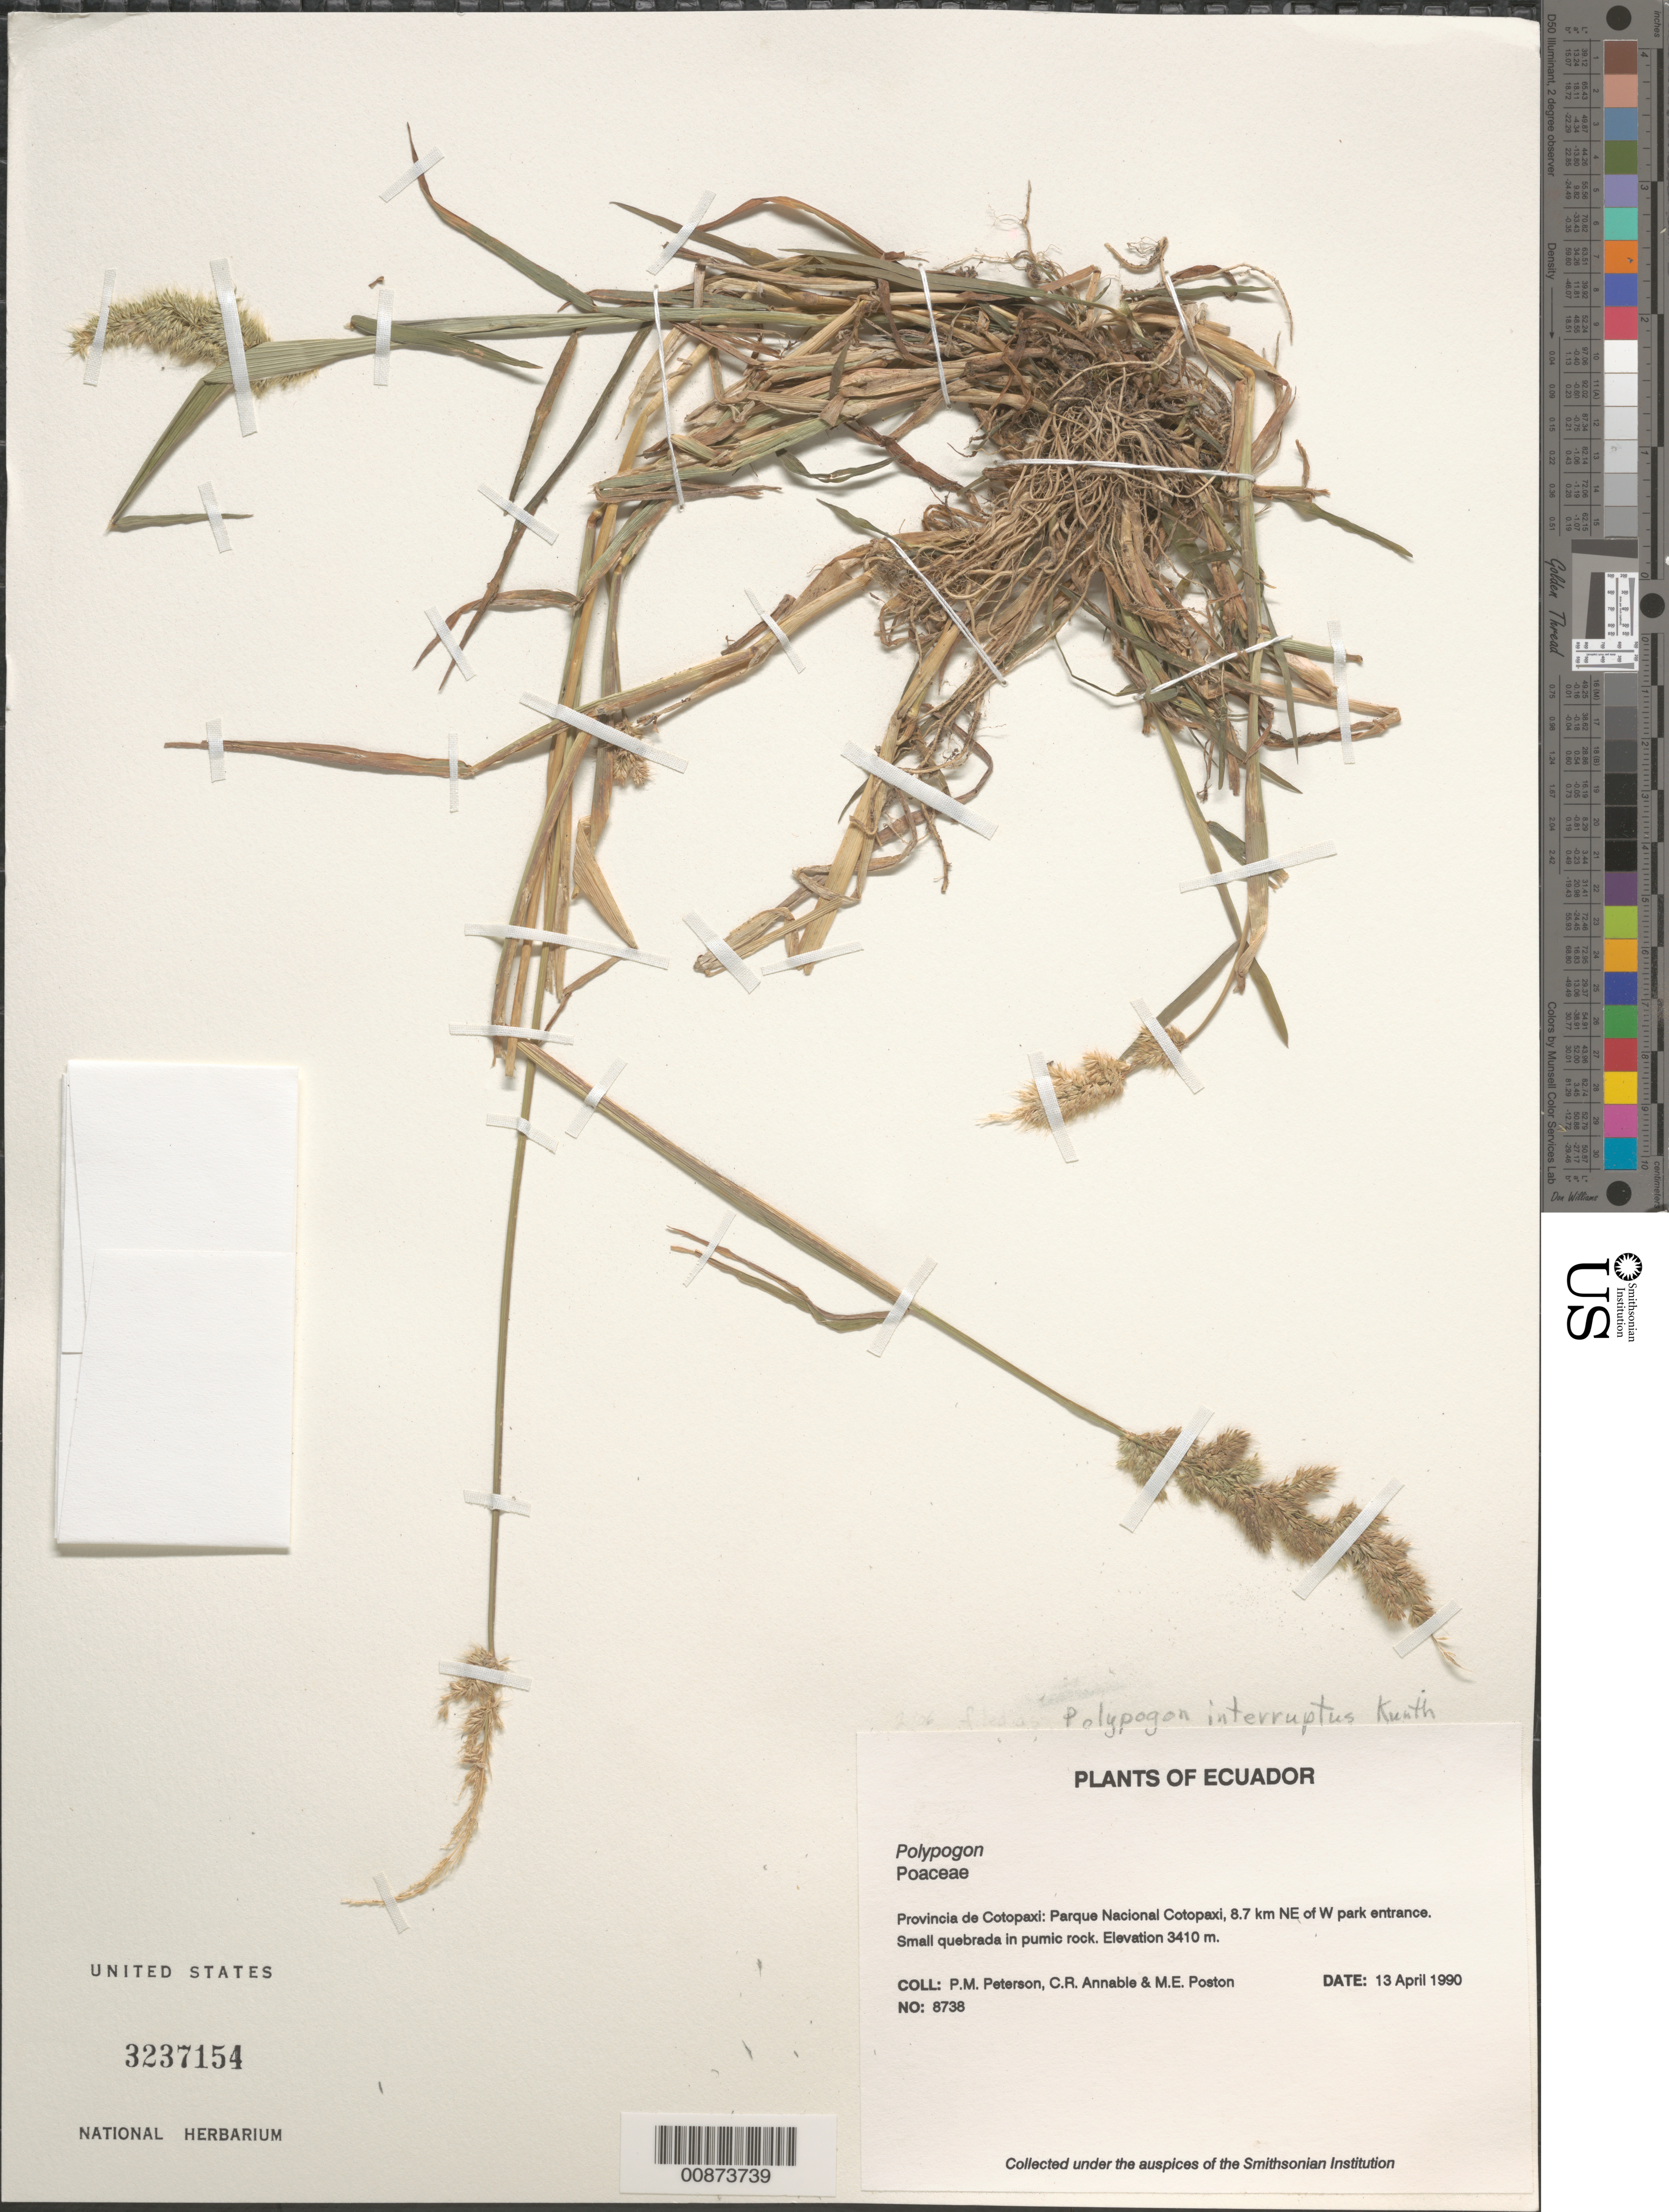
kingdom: Plantae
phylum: Tracheophyta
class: Liliopsida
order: Poales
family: Poaceae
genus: Polypogon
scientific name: Polypogon interruptus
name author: Kunth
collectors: P. M. Peterson, C. R. Annable & M. Poston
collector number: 08738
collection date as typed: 13 Apr 1990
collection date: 1990-04-13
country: Ecuador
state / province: Cotopaxi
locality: Parque Nacional Cotopaxi, 8.7 km NE of W park entrance.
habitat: Small quebrada in pumic rock.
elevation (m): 3410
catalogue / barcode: US 3237154